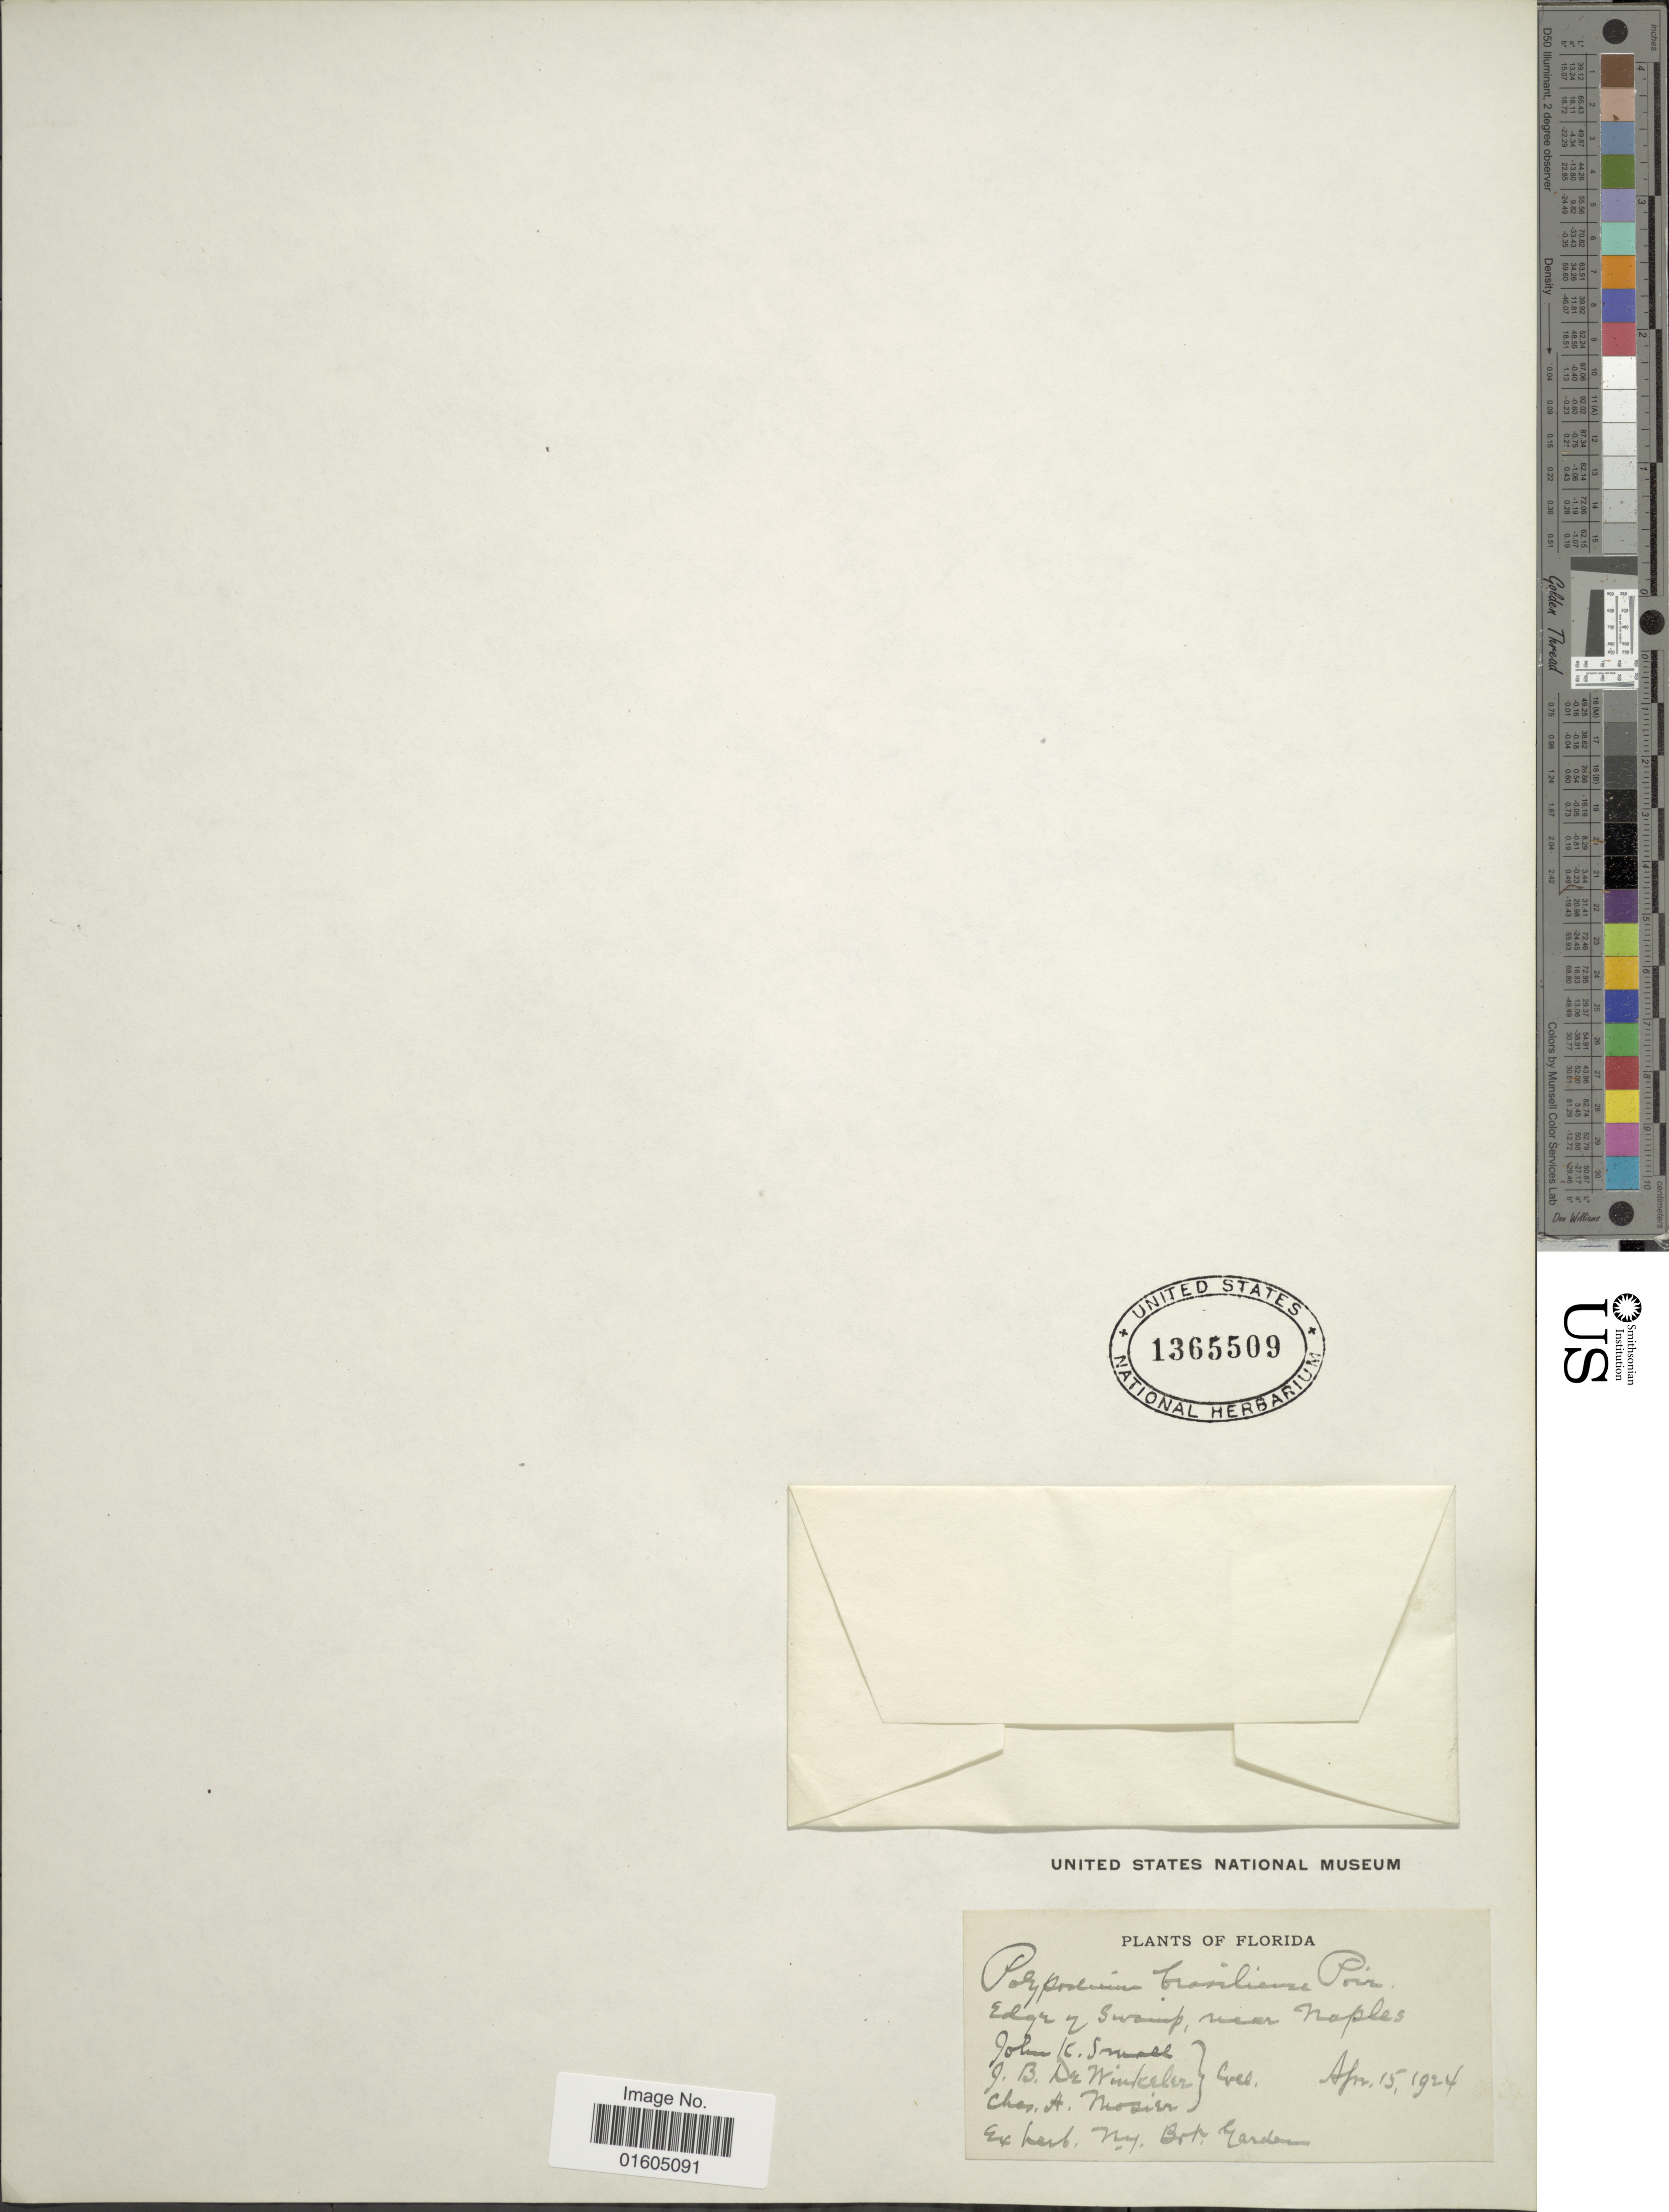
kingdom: Plantae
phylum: Tracheophyta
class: Polypodiopsida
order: Polypodiales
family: Polypodiaceae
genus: Serpocaulon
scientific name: Serpocaulon triseriale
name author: (Sw.) A.R. Sm.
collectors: K. Small, J. B. Dewinkeler & C. A. Mosier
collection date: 1924-04-15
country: United States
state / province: Florida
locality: Florida. Edge of Swamp, near Naples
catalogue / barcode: US 1365509